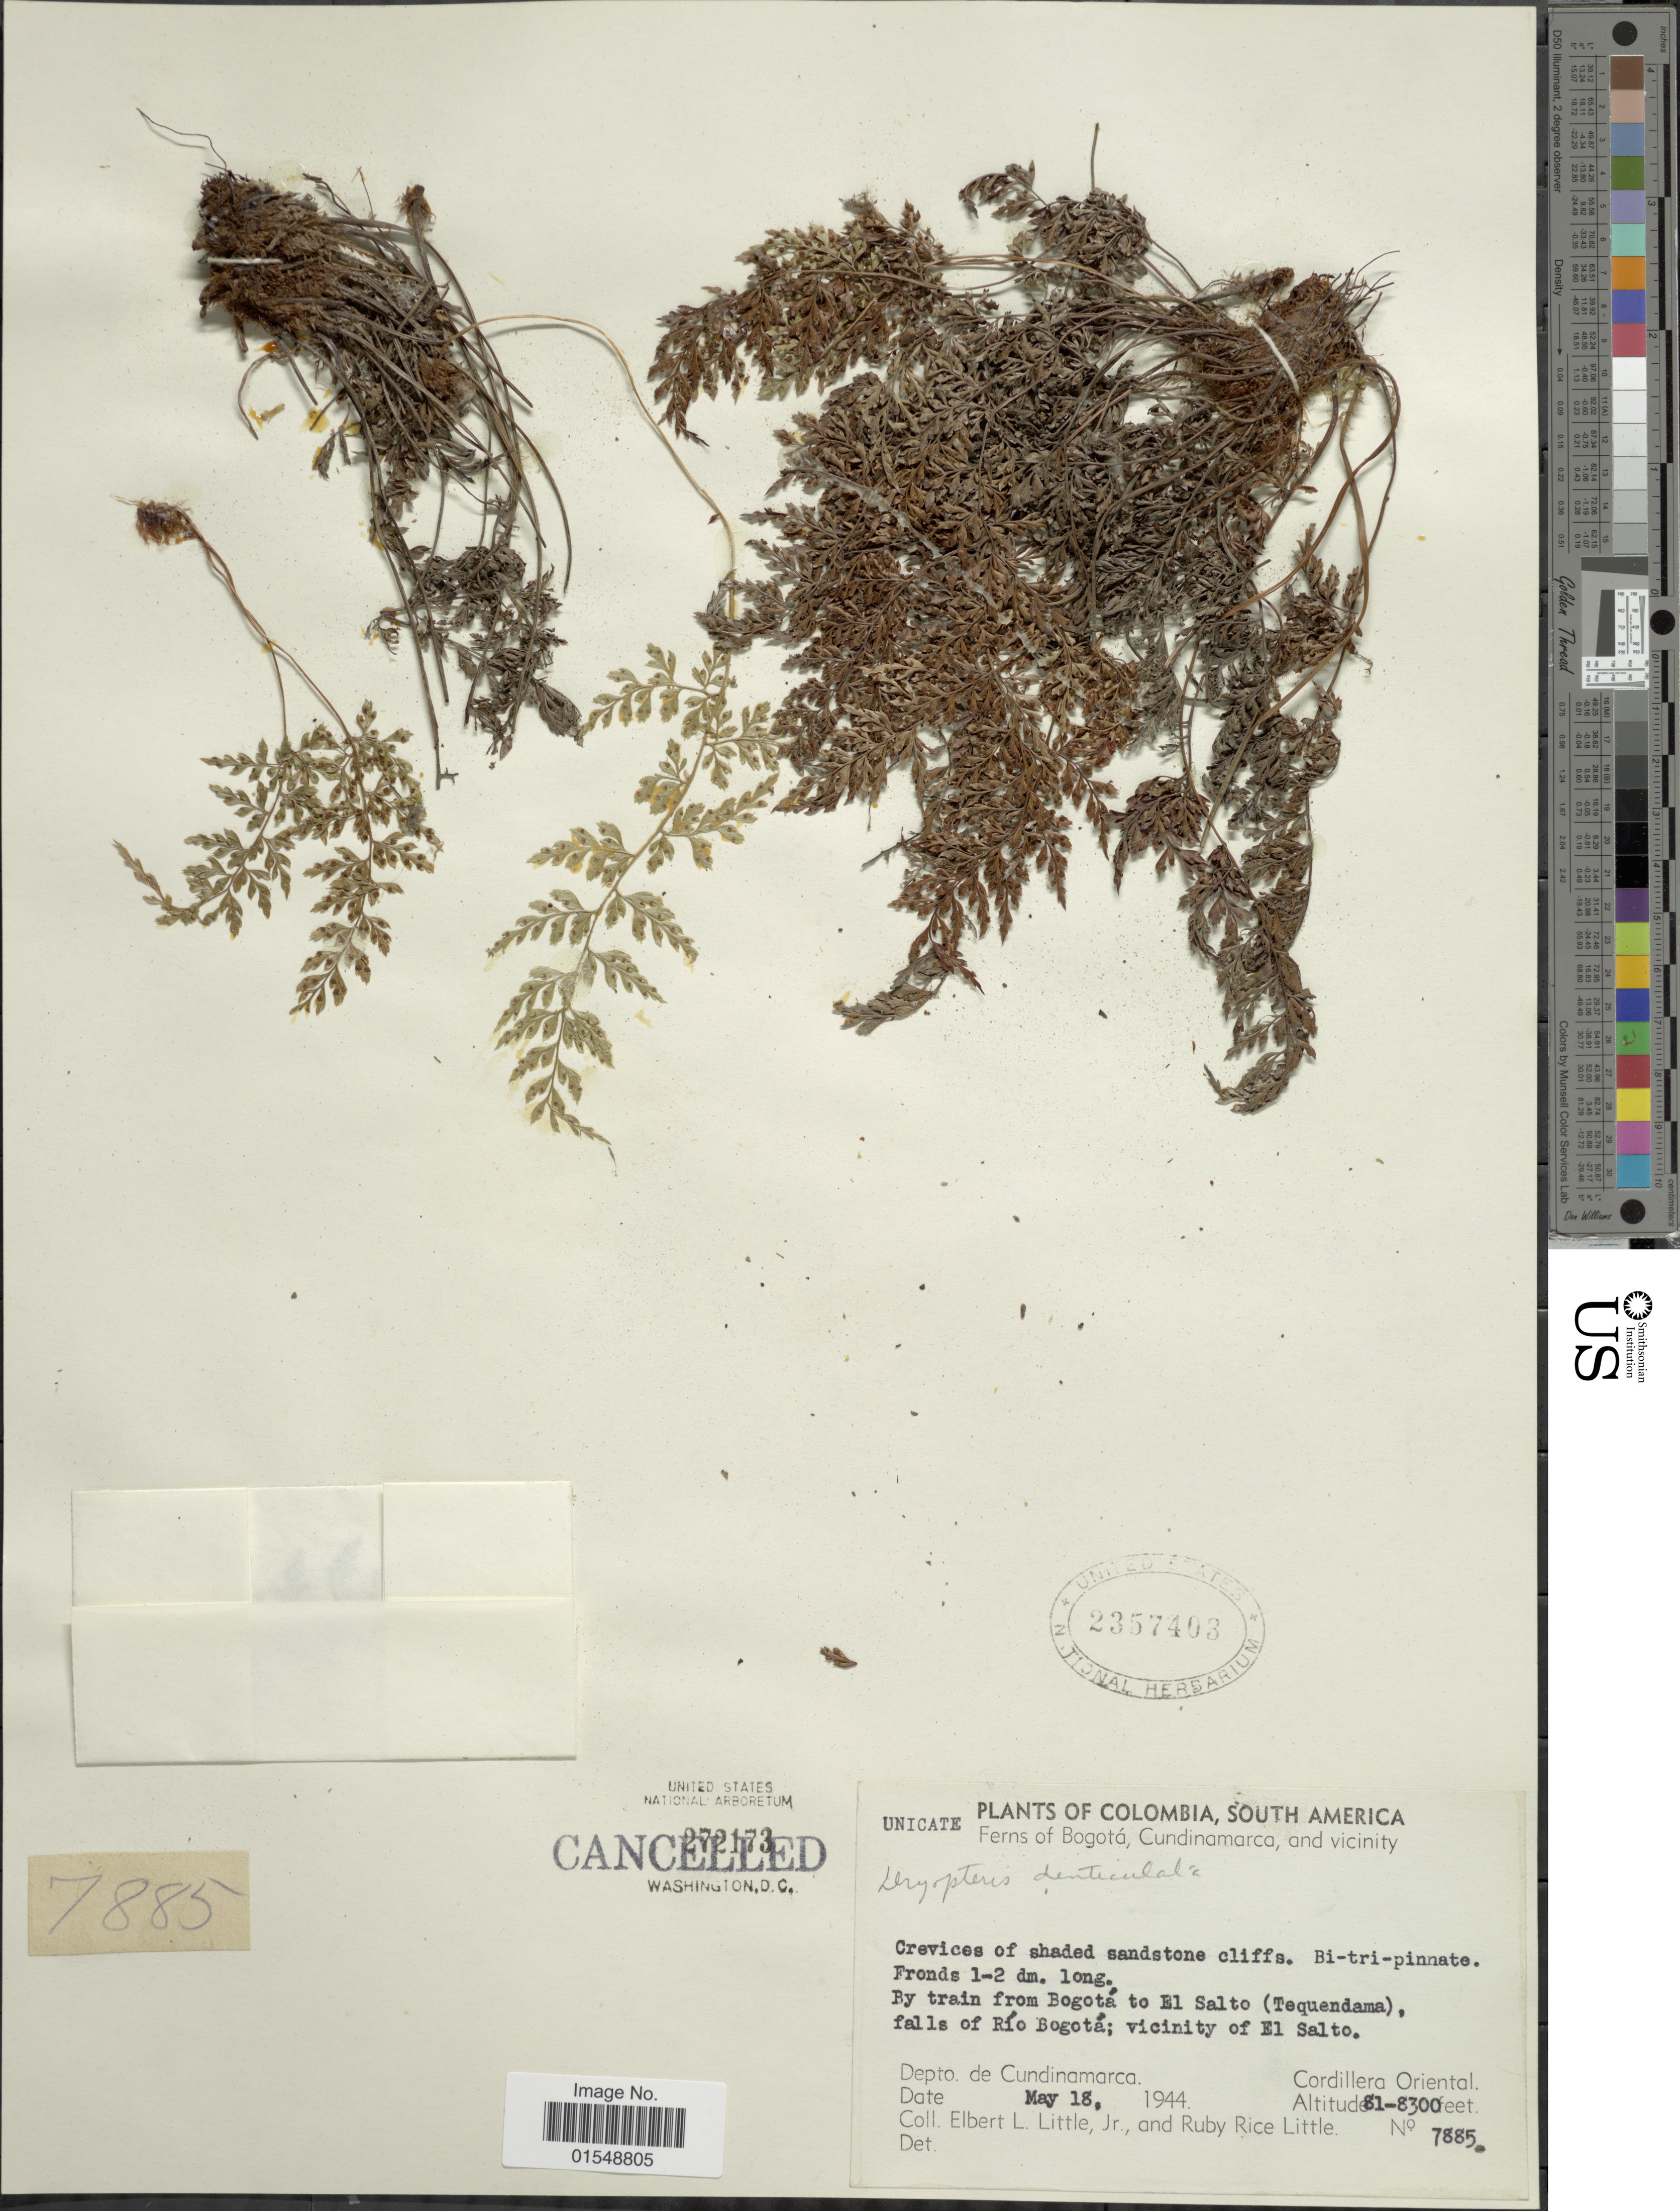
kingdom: Plantae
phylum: Tracheophyta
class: Polypodiopsida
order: Polypodiales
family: Dryopteridaceae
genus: Arachniodes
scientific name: Arachniodes denticulata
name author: (Sw.) Ching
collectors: E. L. Little & R. R. Little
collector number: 7885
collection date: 1944-05-18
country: Colombia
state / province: Cundinamarca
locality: Cundinamarca, and vicinity, by train from Bogotá to El Salto (Tequendama), falls of Río Bogotá; vicinity of El Salto, Cordillera Oriental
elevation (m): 2469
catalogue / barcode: US 2357403